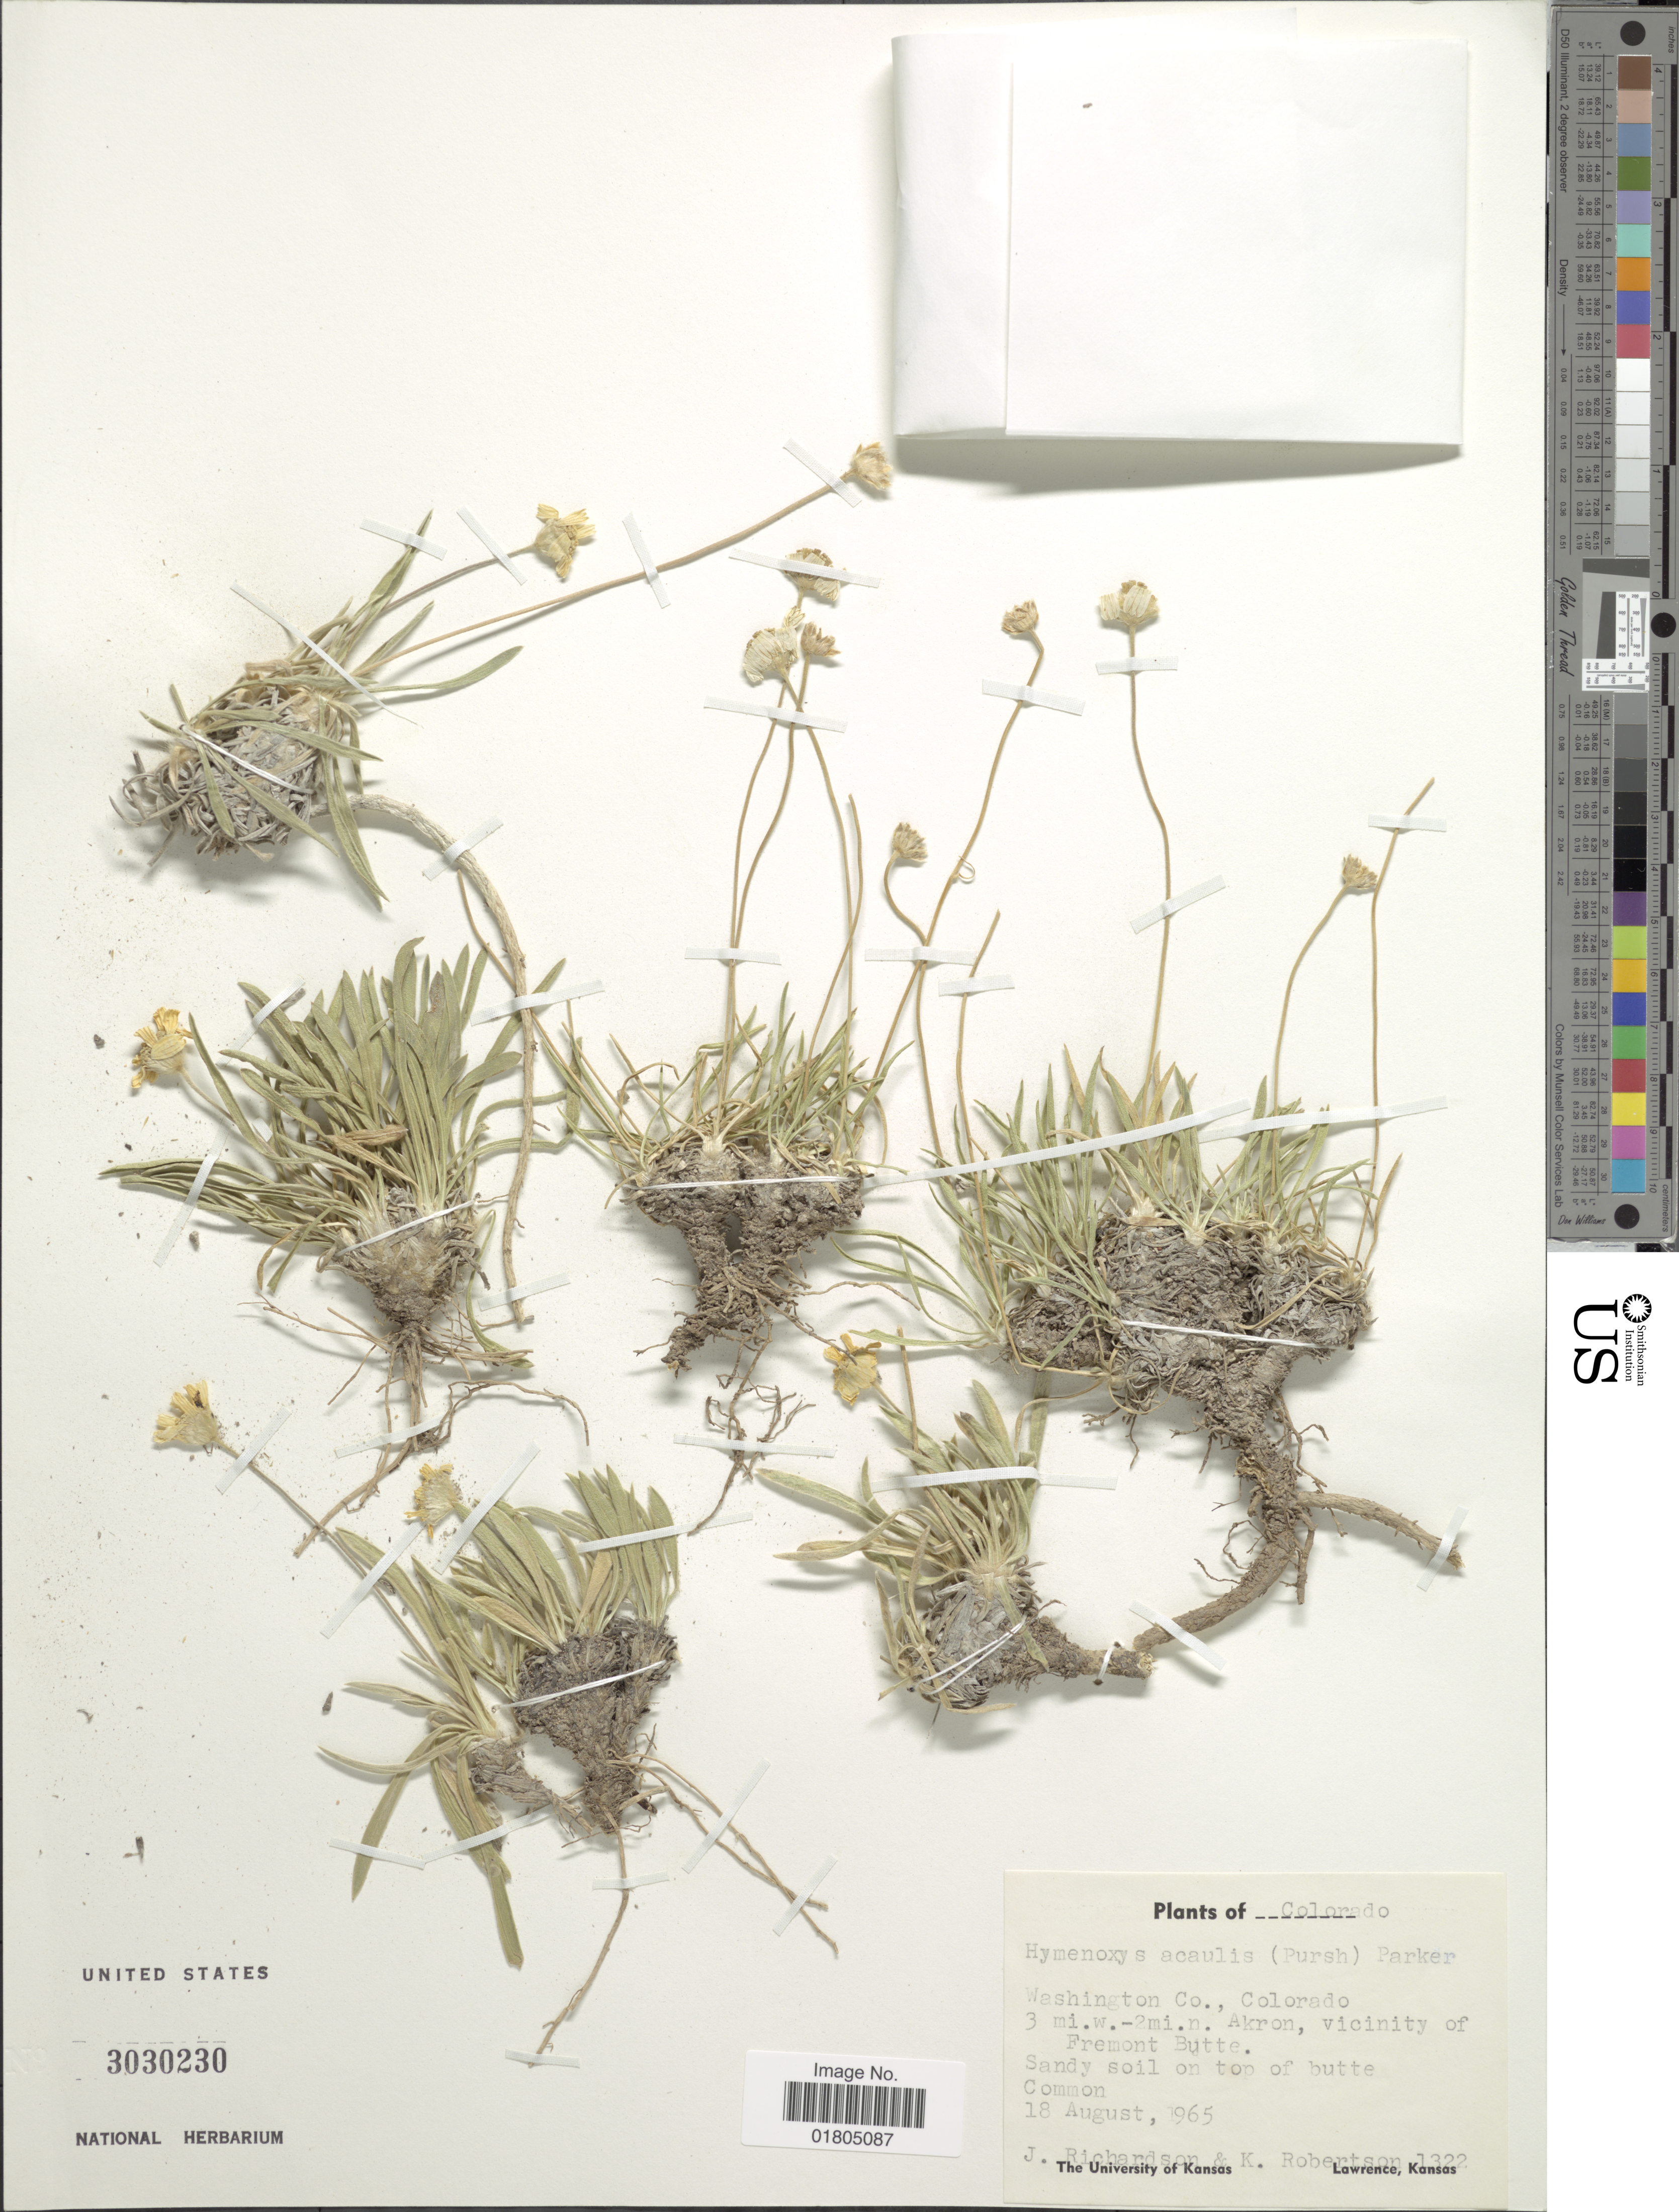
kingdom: Plantae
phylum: Tracheophyta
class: Magnoliopsida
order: Asterales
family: Asteraceae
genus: Actinea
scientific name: Actinea acaulis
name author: (Pursh) Spreng.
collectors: J. Richardson & K. Robertson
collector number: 1322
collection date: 1965-08-18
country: United States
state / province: Colorado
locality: Washington Co., Colorado 3 mi. w. - 2 mi. n Akron, vicinity of Fremont Butte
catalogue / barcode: US 3030230